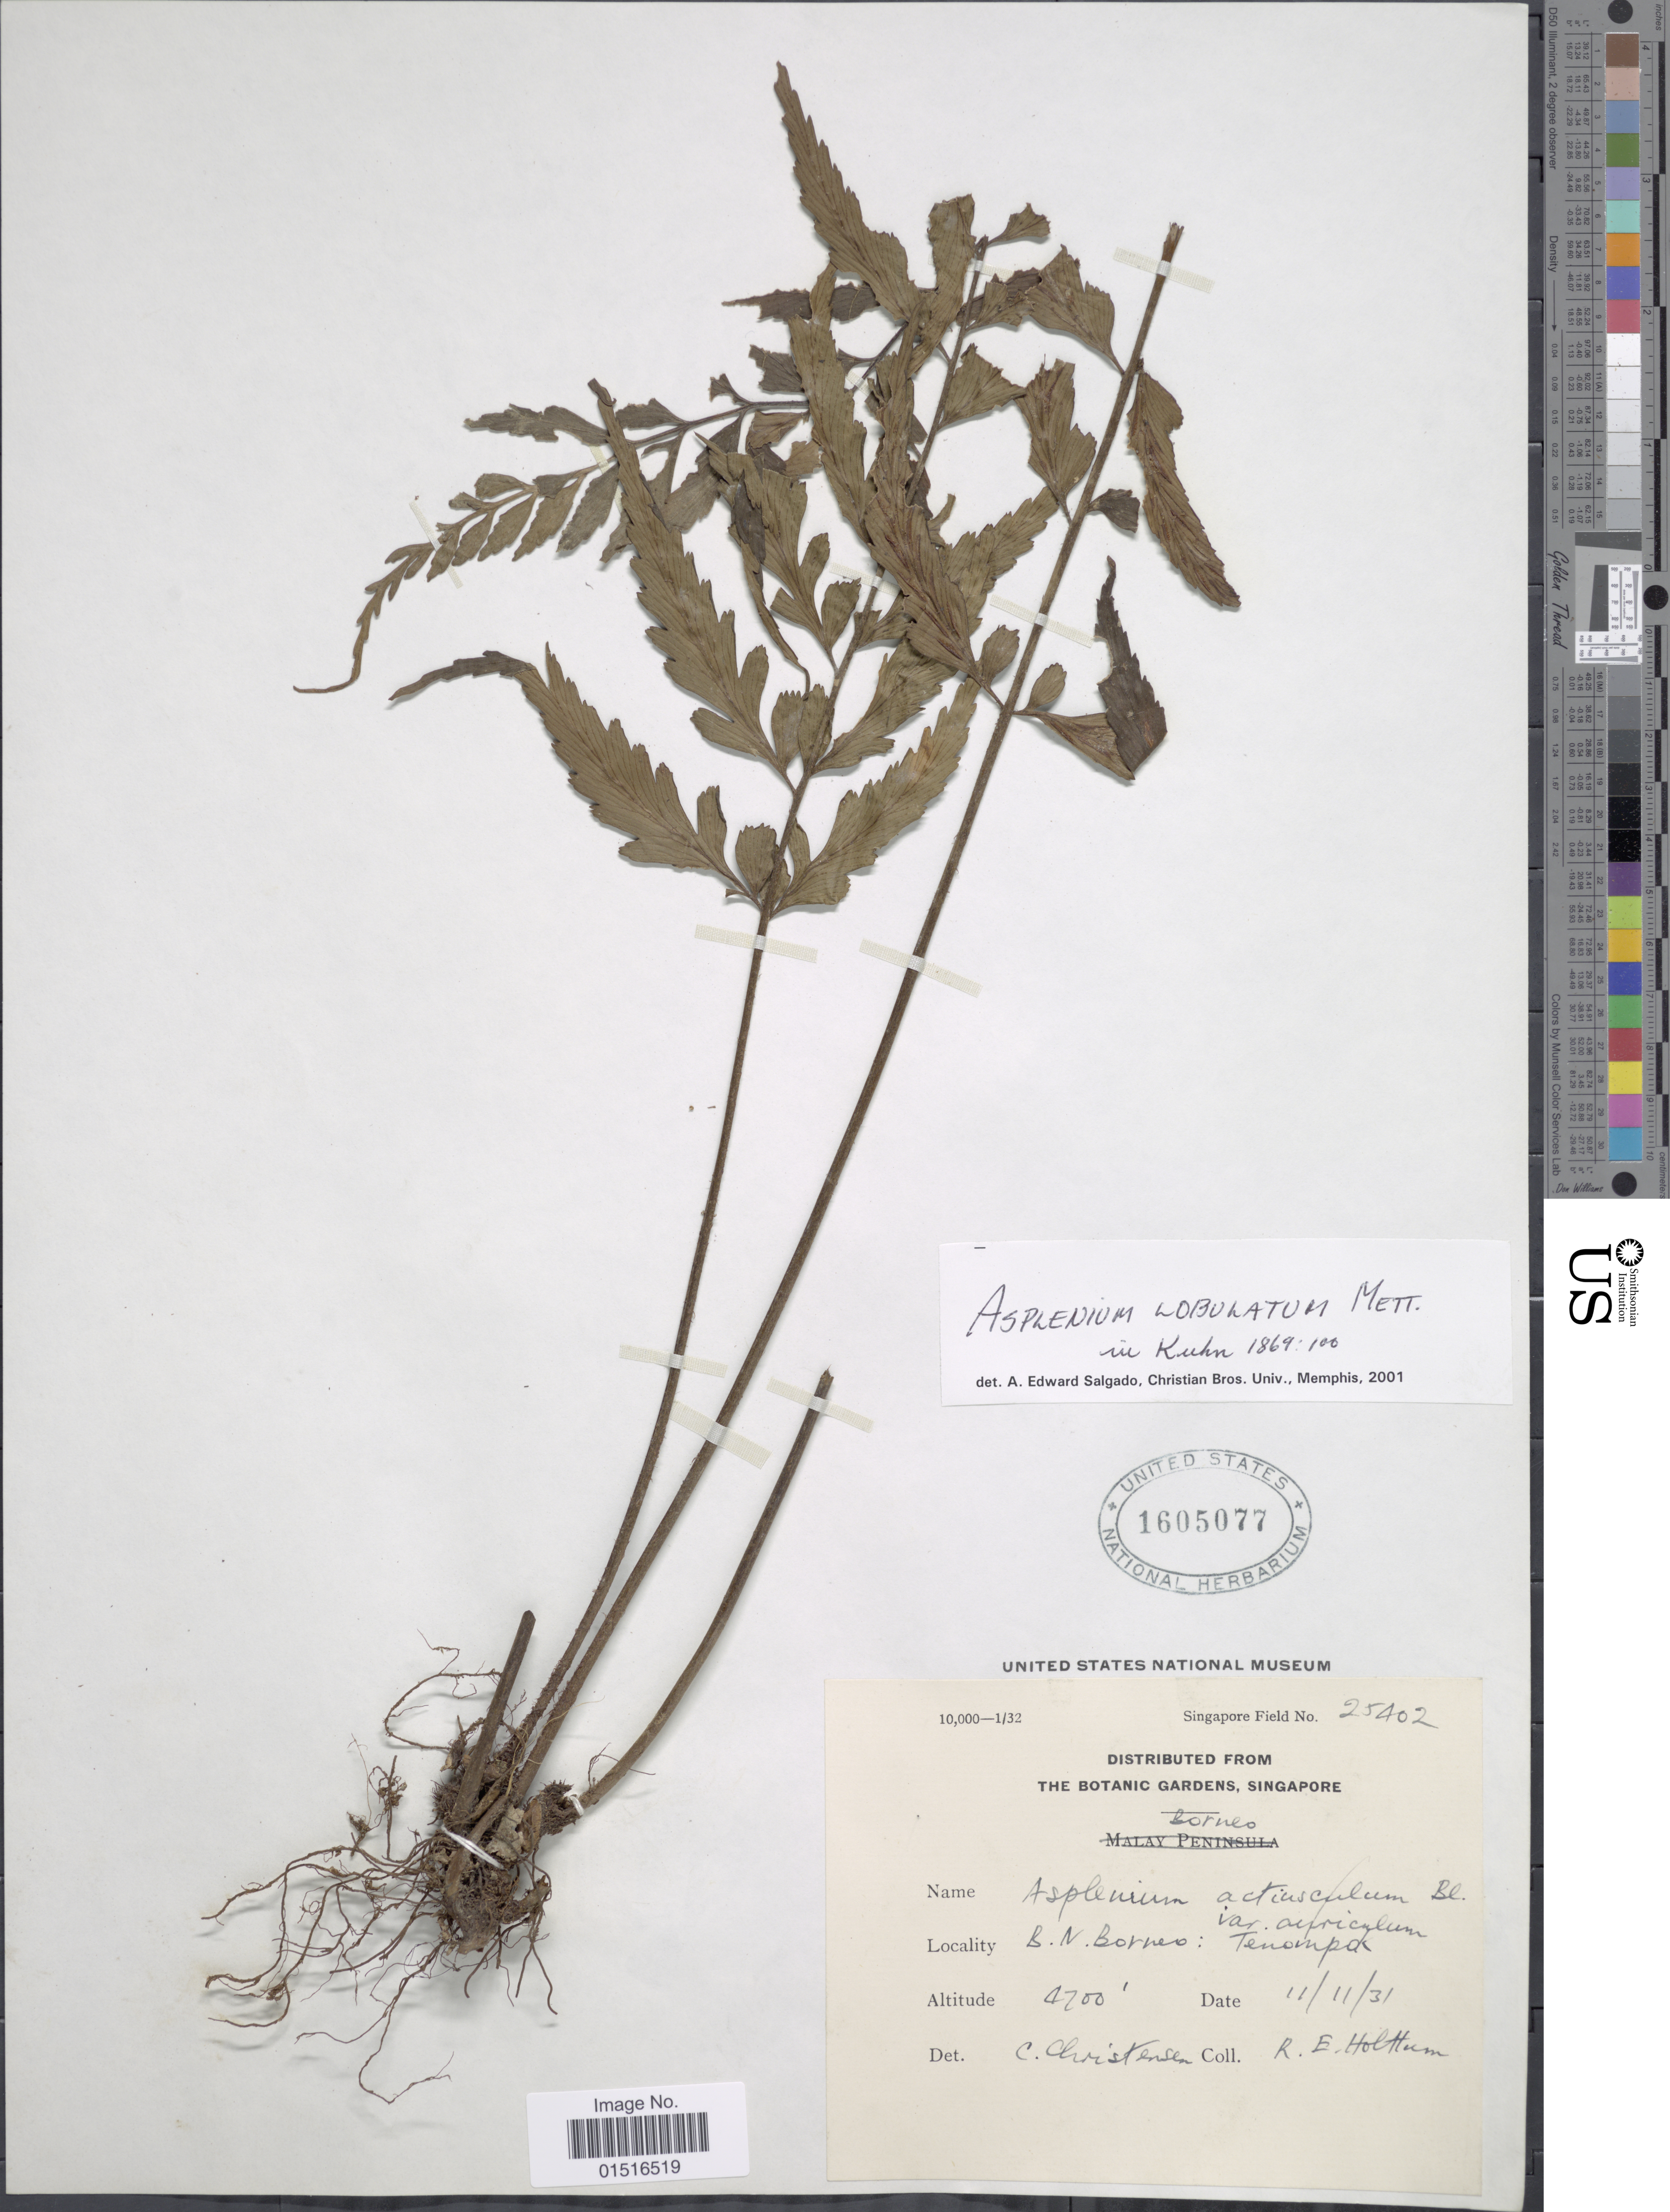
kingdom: Plantae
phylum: Tracheophyta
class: Polypodiopsida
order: Polypodiales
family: Aspleniaceae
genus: Asplenium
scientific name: Asplenium lobulatum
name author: Mett.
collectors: R. E. Holttum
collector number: Singapore Field 25402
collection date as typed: Transcribed d/m/y: 11/11/31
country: Malaysia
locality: Borneo, B.N. Borneo: Tenompok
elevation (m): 1433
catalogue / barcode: US 1605077